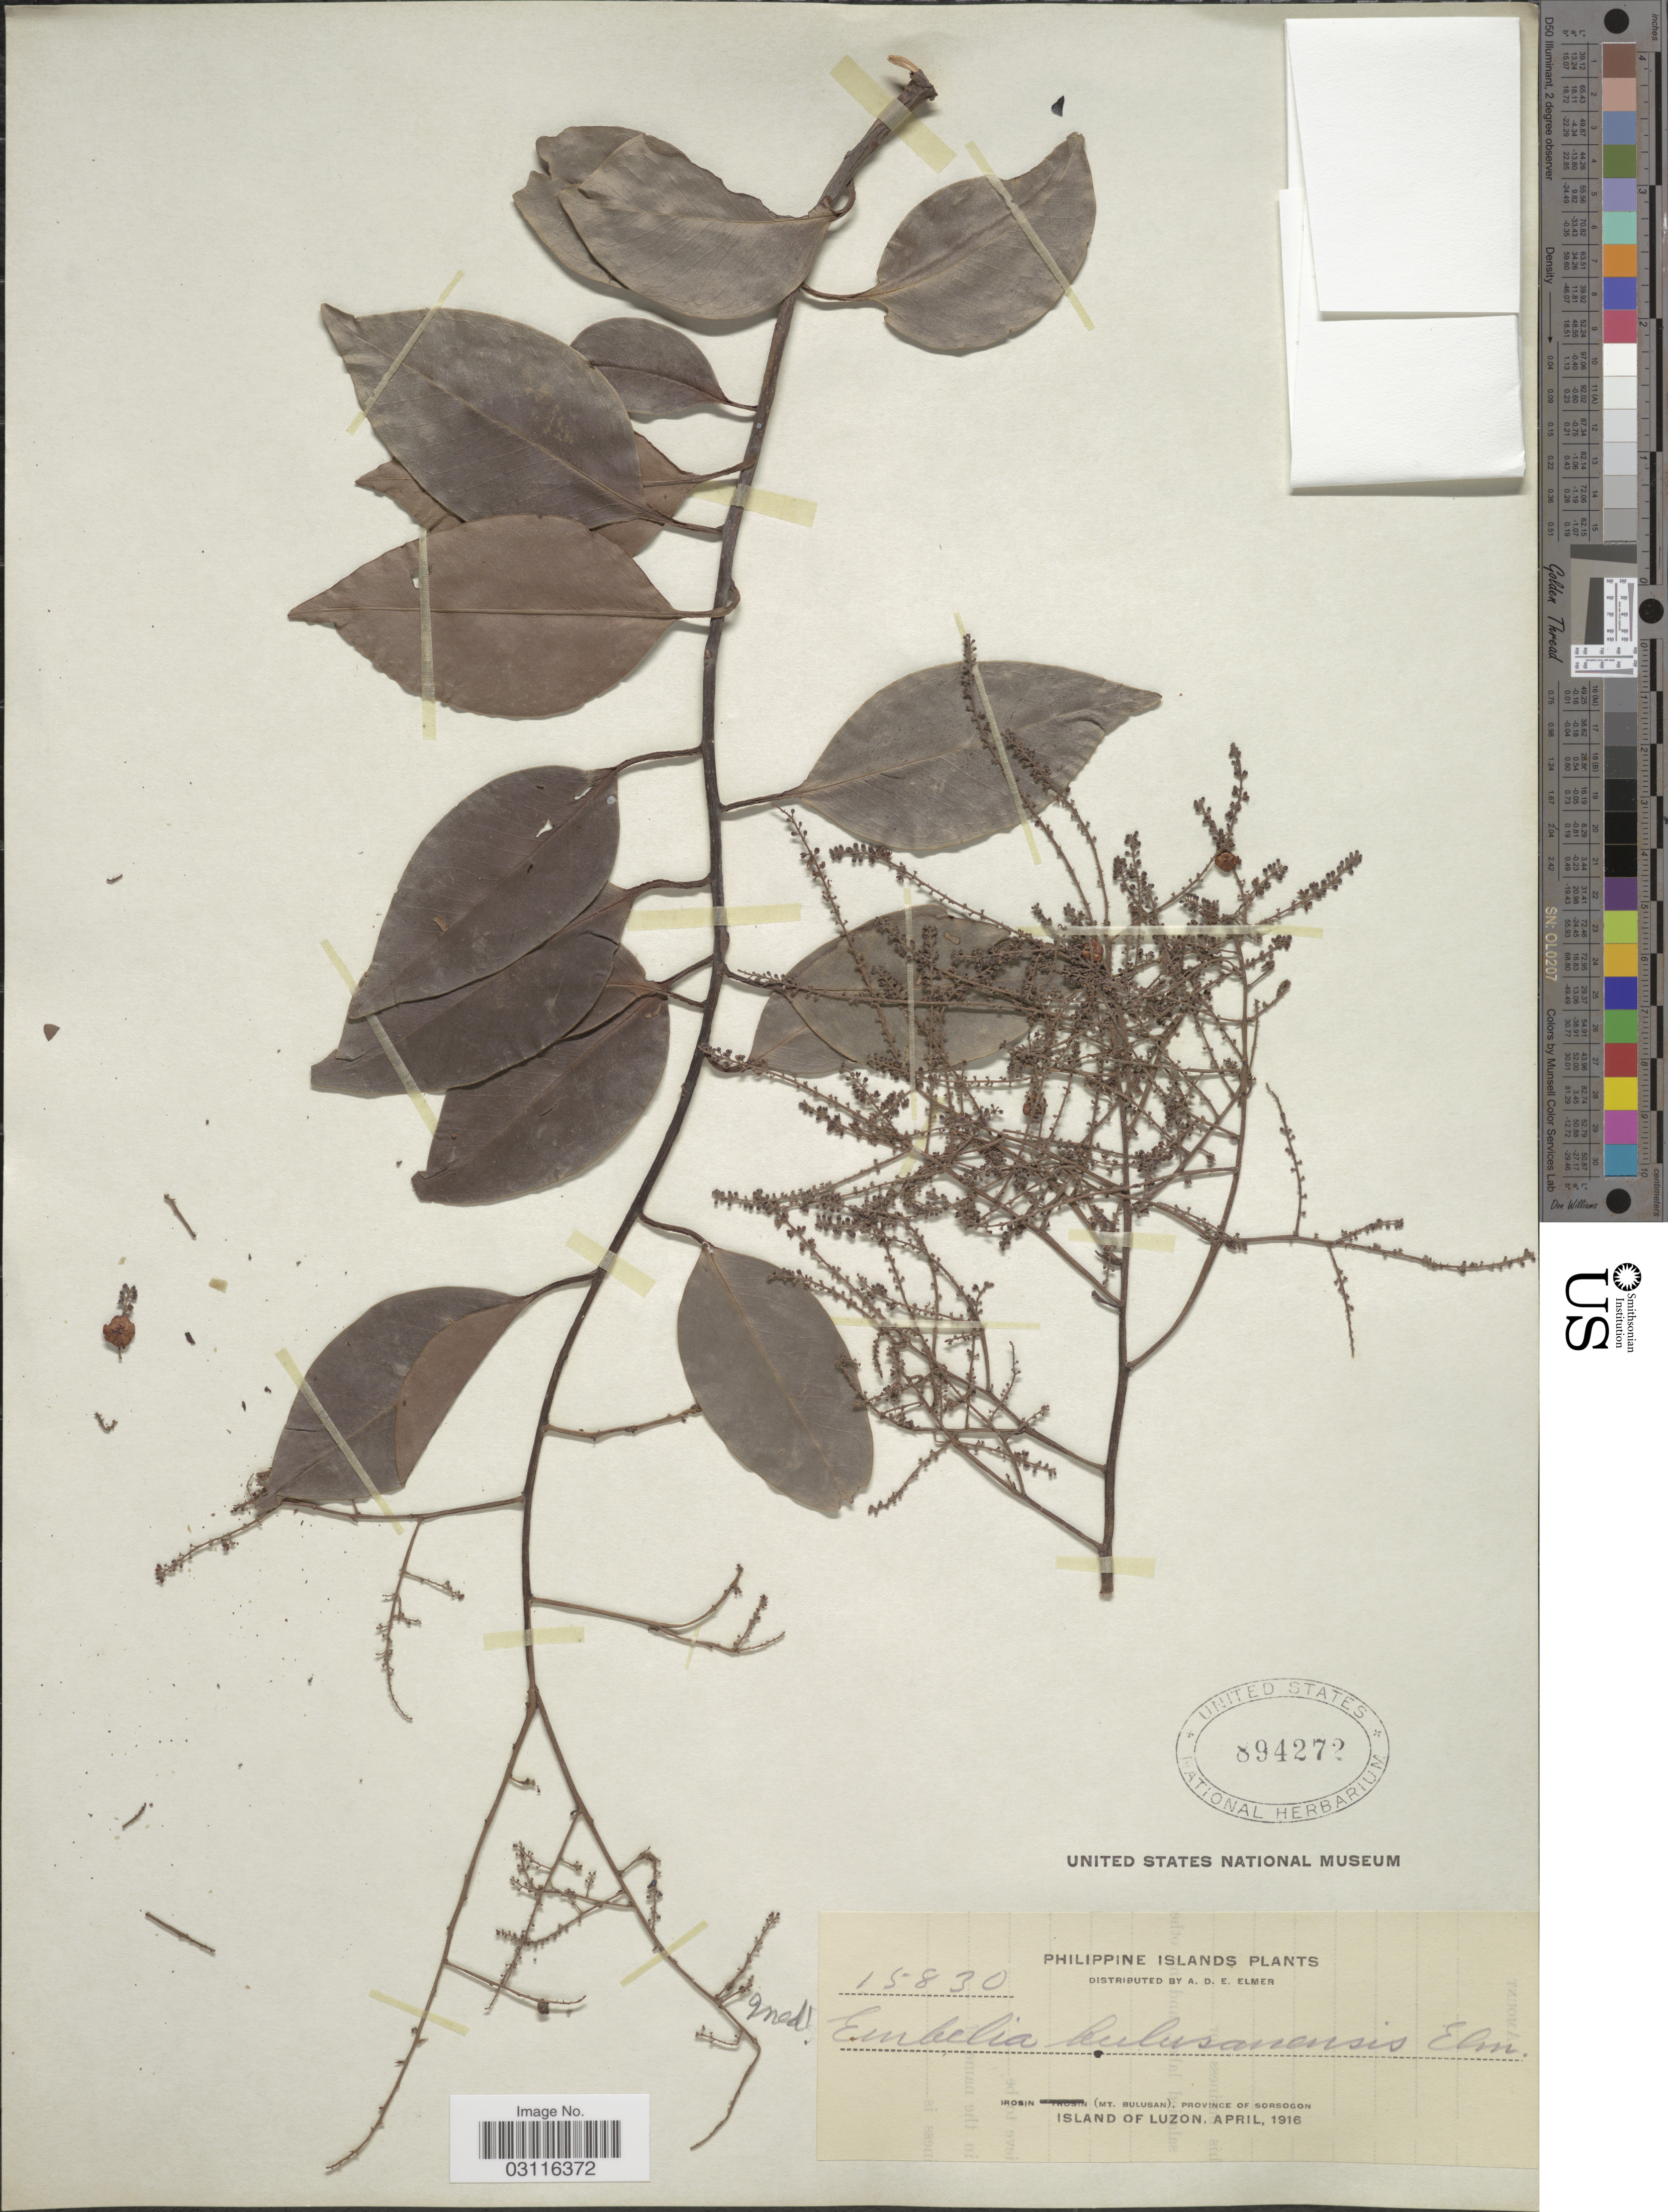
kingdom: Plantae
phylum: Tracheophyta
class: Magnoliopsida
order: Ericales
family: Primulaceae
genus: Embelia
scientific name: Embelia sp.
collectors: A. D. E. Elmer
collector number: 15830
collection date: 1916-04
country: Philippines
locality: Irosin (Mt. Bulusan), Province of Sorsogon. Island of Luzon.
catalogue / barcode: US 894272